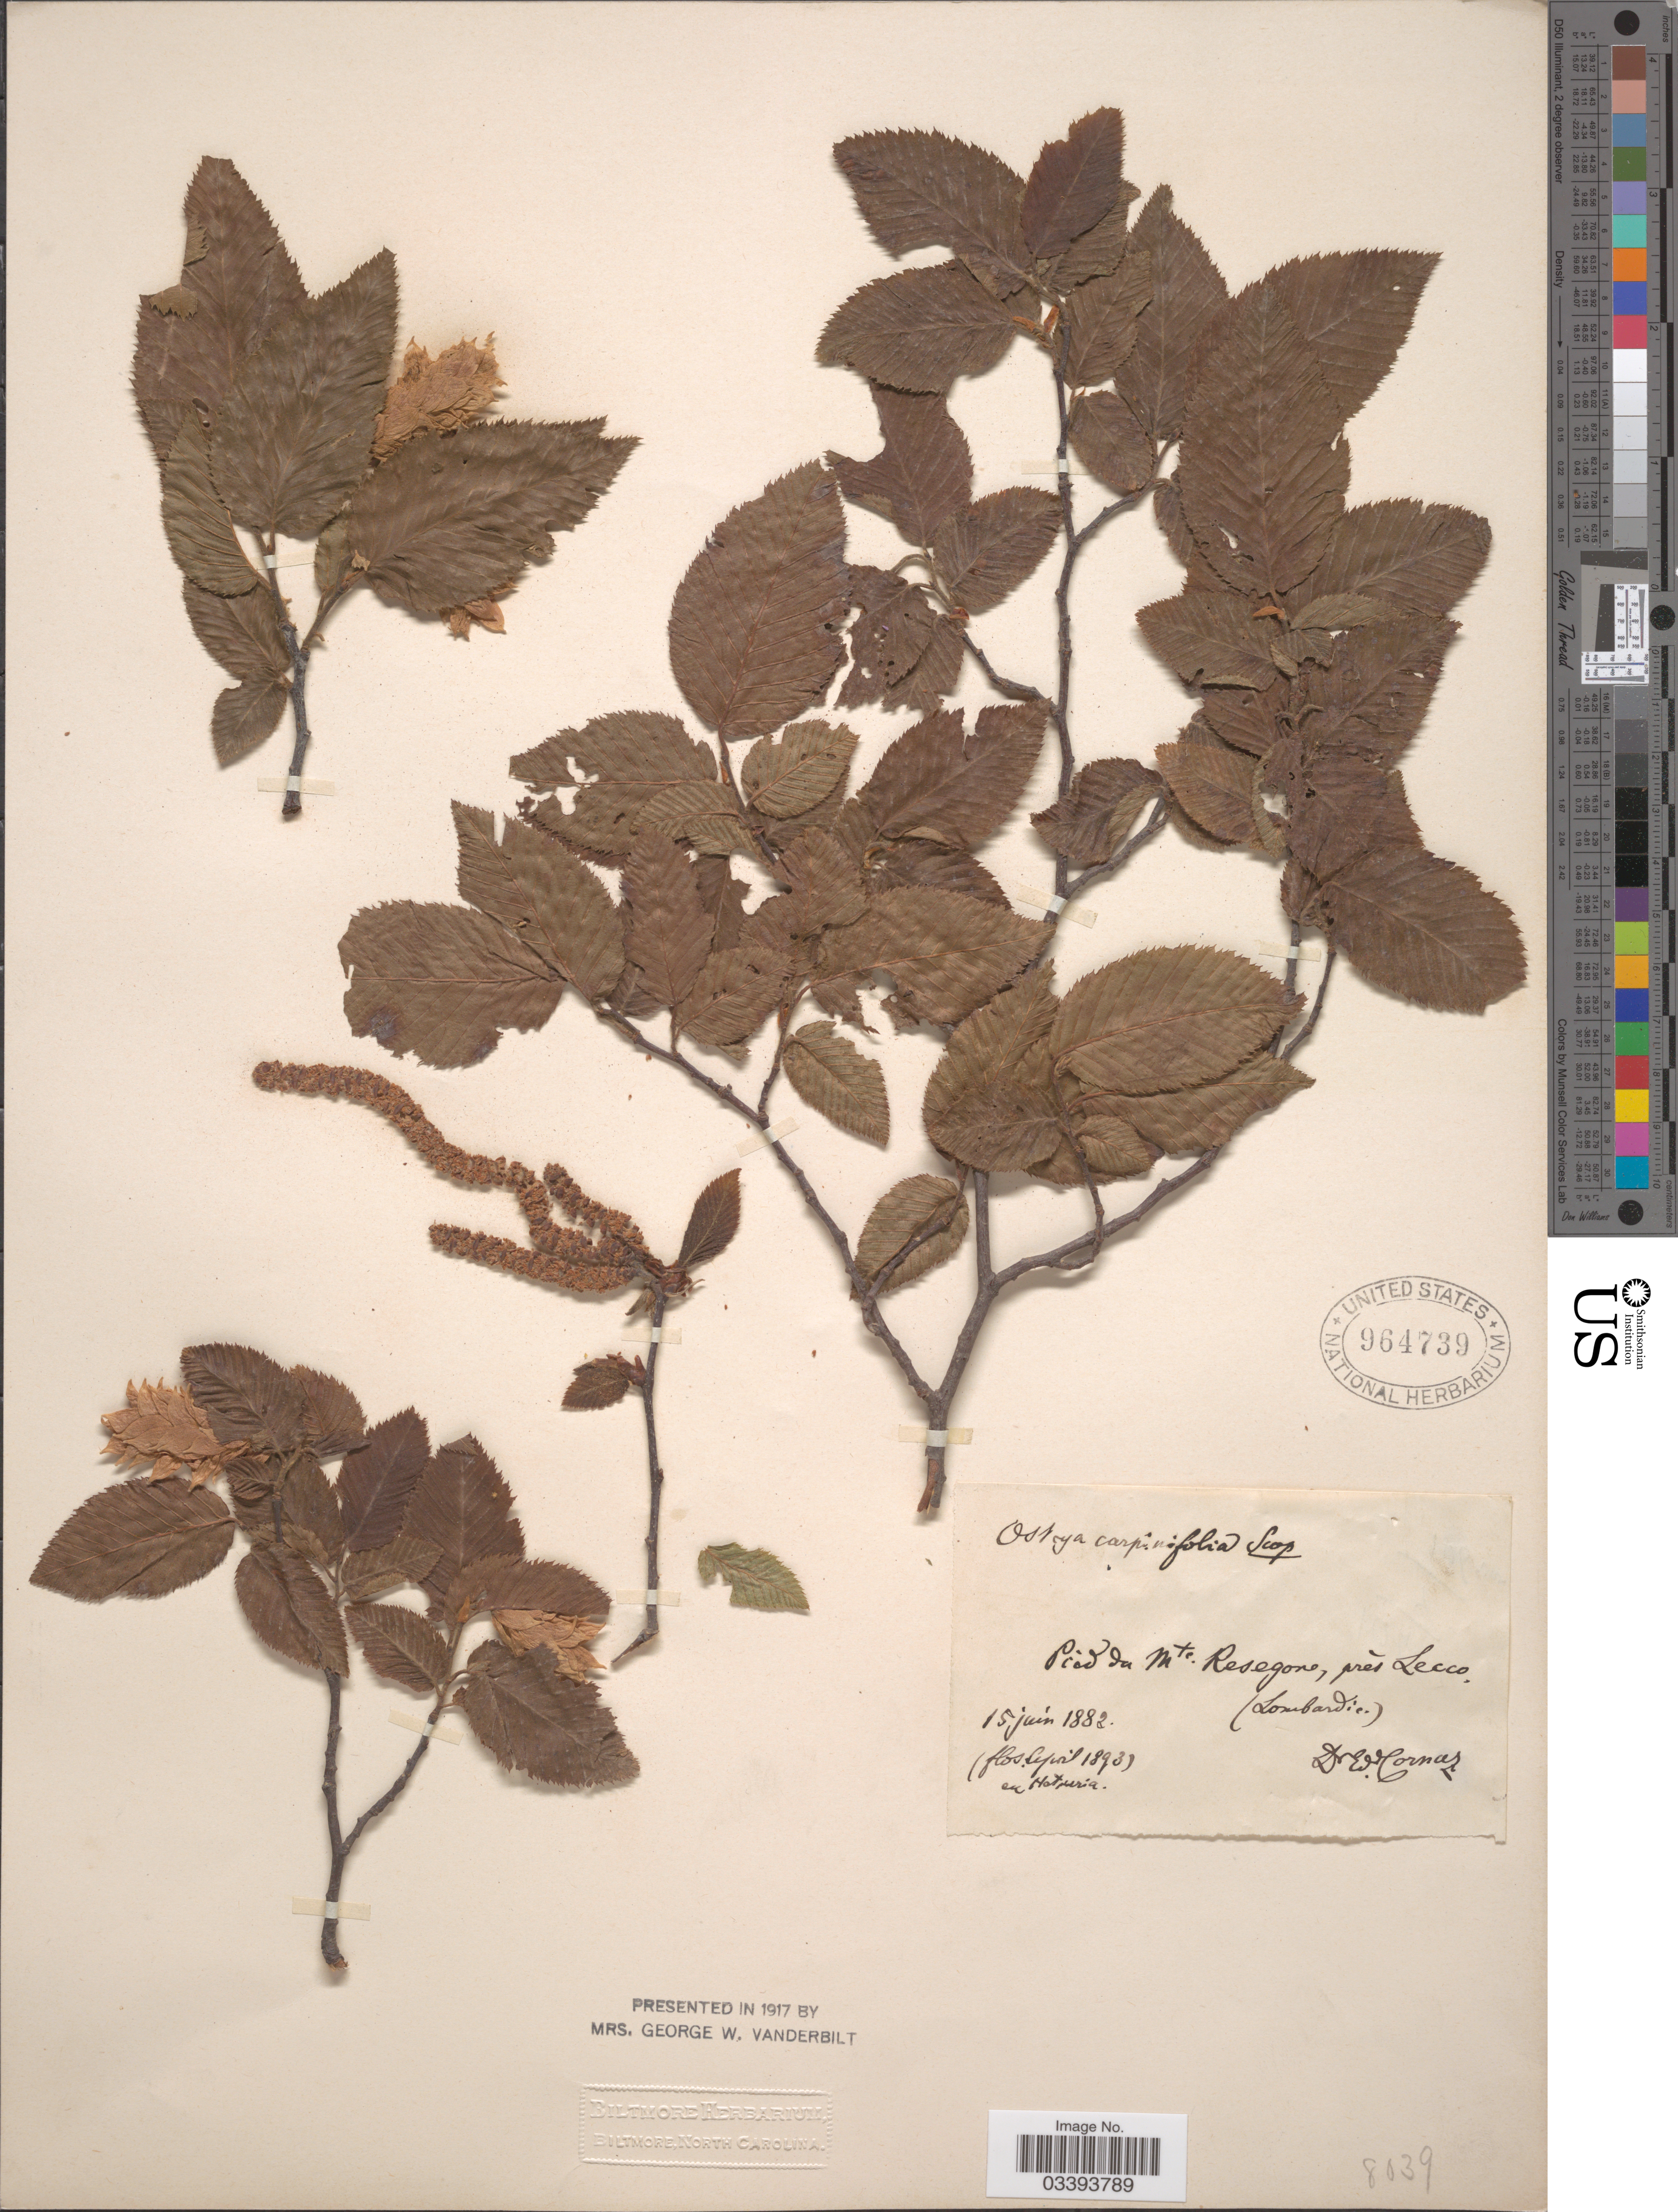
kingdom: Plantae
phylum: Tracheophyta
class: Magnoliopsida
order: Fagales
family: Betulaceae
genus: Ostrya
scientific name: Ostrya carpinifolia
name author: Scop.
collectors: E. Cornaz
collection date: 1882-06-15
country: Italy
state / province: Lombardy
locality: Pied du Mte Resegone, prés Lecco (Lombardie).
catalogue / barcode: US 964739